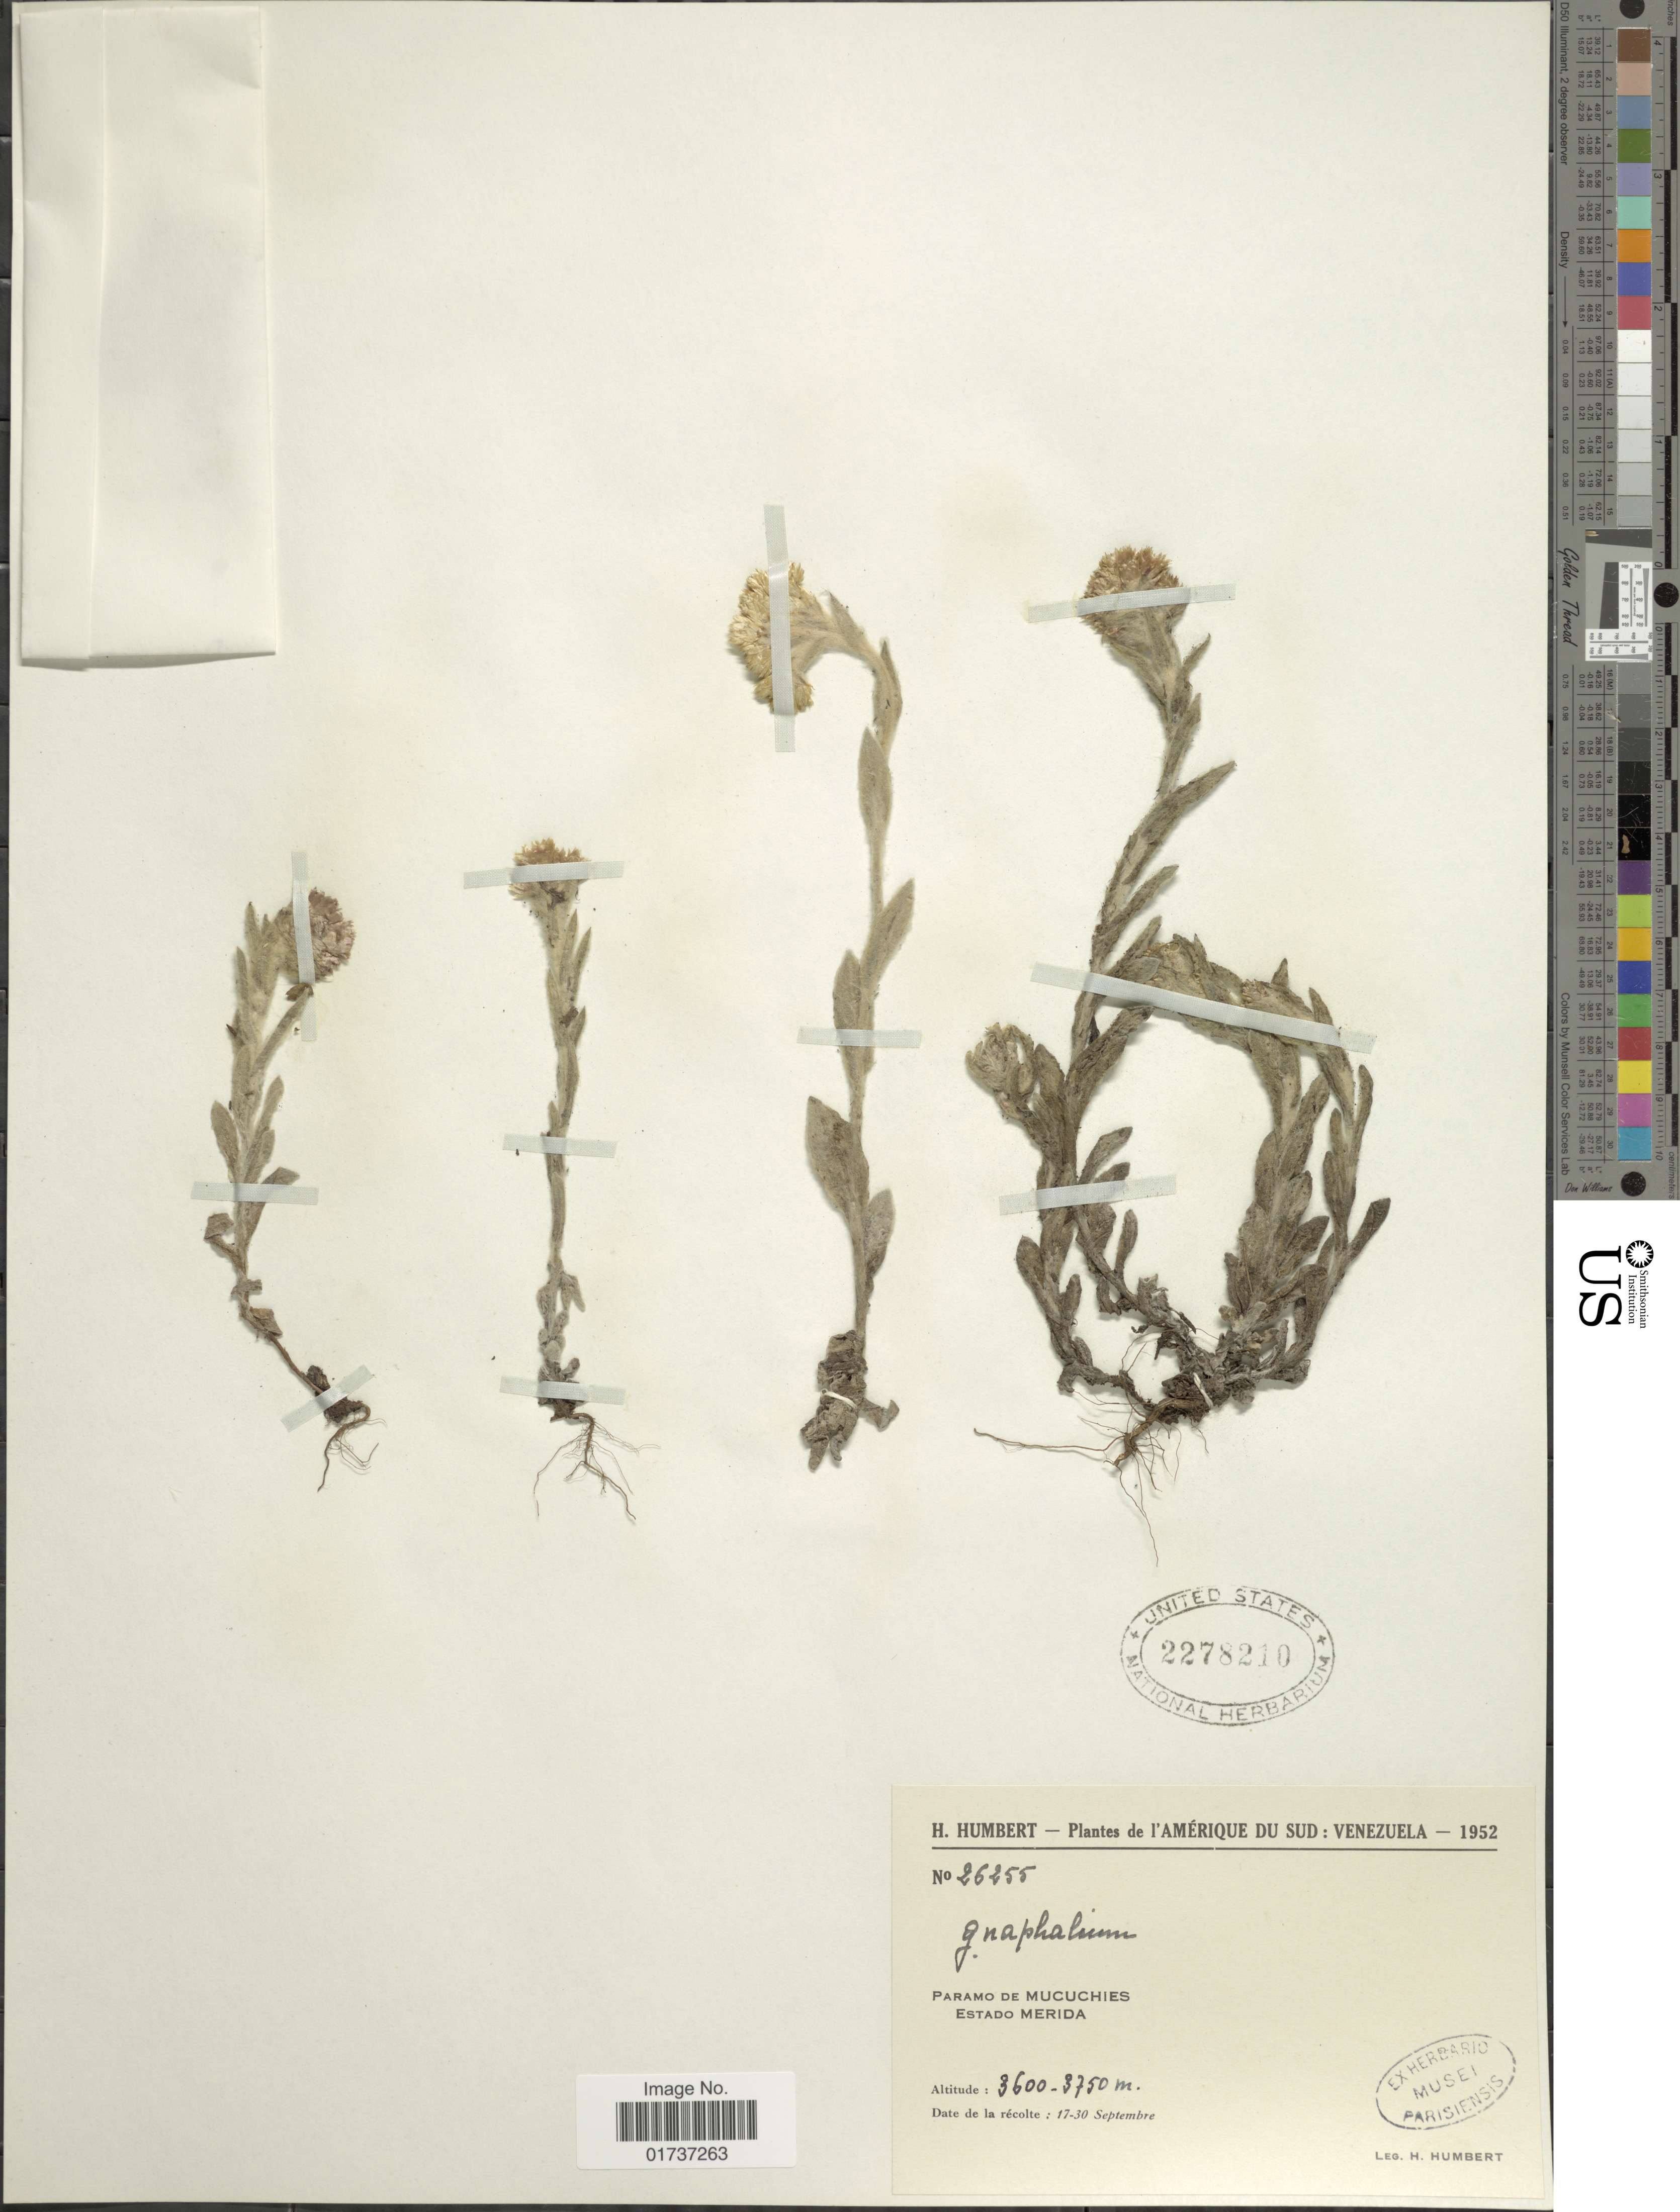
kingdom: Plantae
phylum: Tracheophyta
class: Magnoliopsida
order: Asterales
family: Asteraceae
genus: Gnaphalium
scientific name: Gnaphalium sp.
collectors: H. Humbert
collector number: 26255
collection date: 1952-09-17/1952-09-30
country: Venezuela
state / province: Mérida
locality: L'Amerique du Sud, Paramo de Mucuchies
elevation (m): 3600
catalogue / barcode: US 2278210